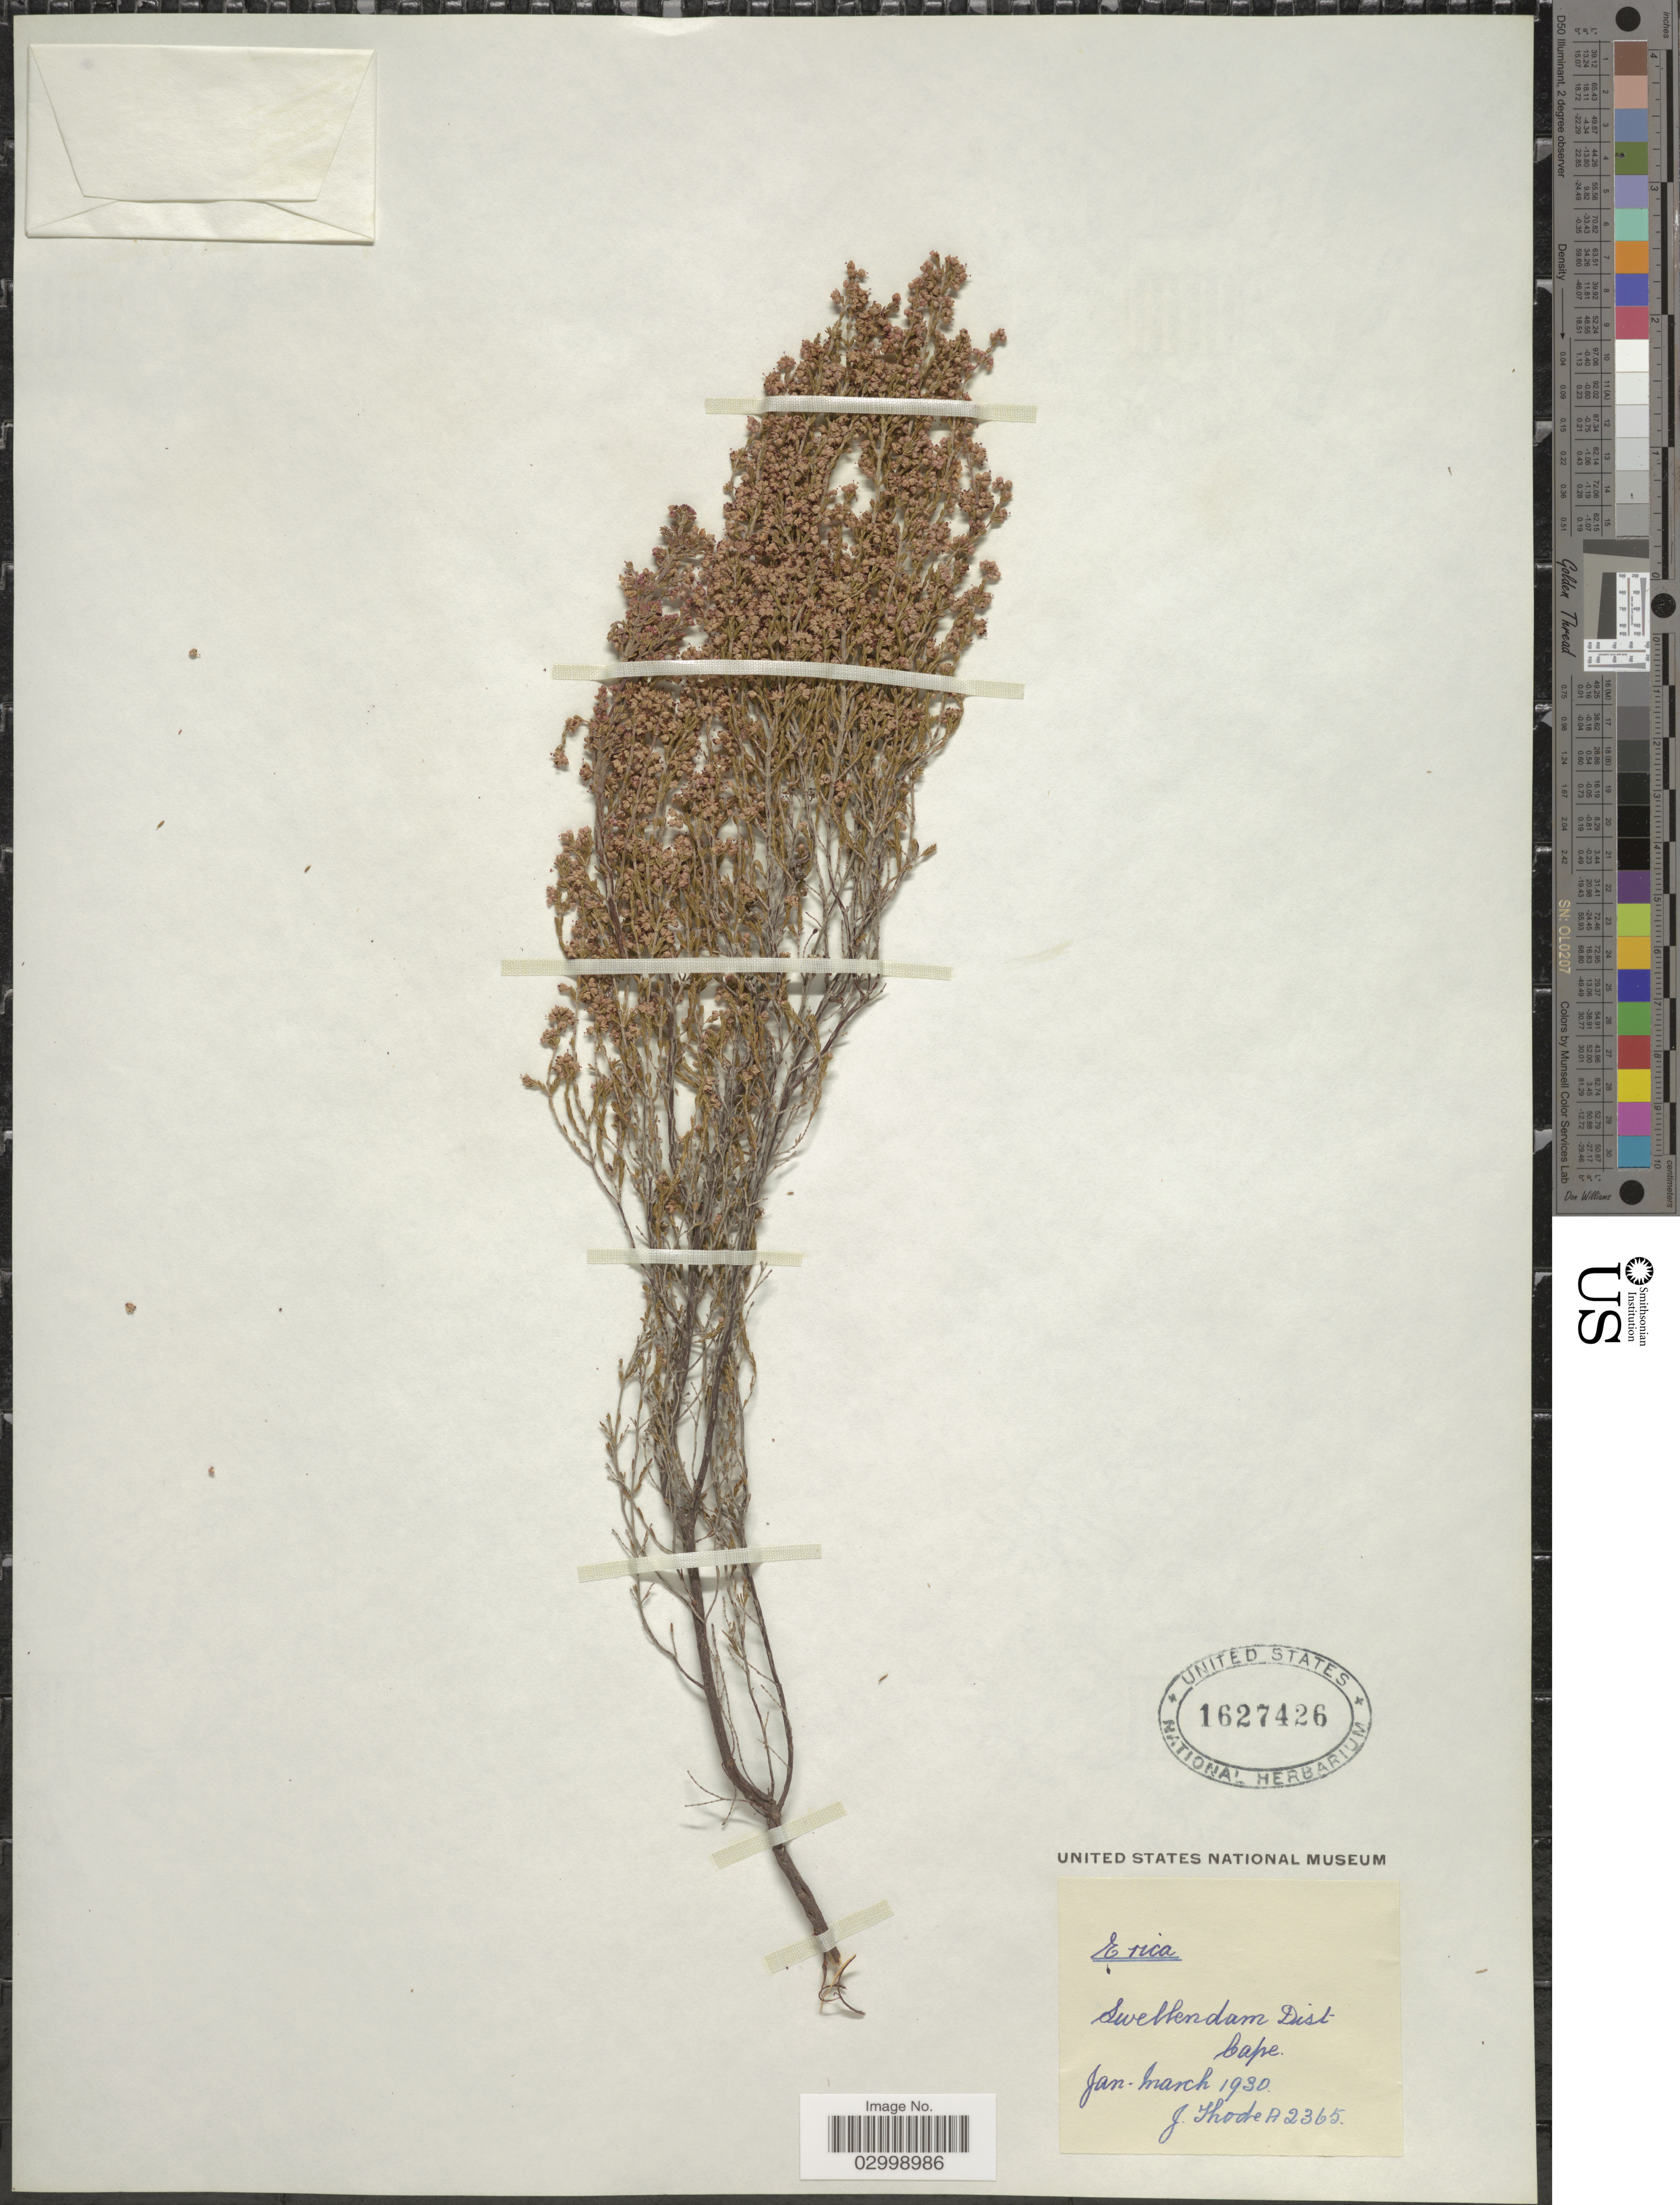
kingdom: Plantae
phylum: Tracheophyta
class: Magnoliopsida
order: Ericales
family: Ericaceae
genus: Erica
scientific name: Erica sp.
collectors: J. Thode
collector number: A2365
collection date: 1930-01/1930-03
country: South Africa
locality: Swellendam Dist, Cape.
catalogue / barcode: US 1627426